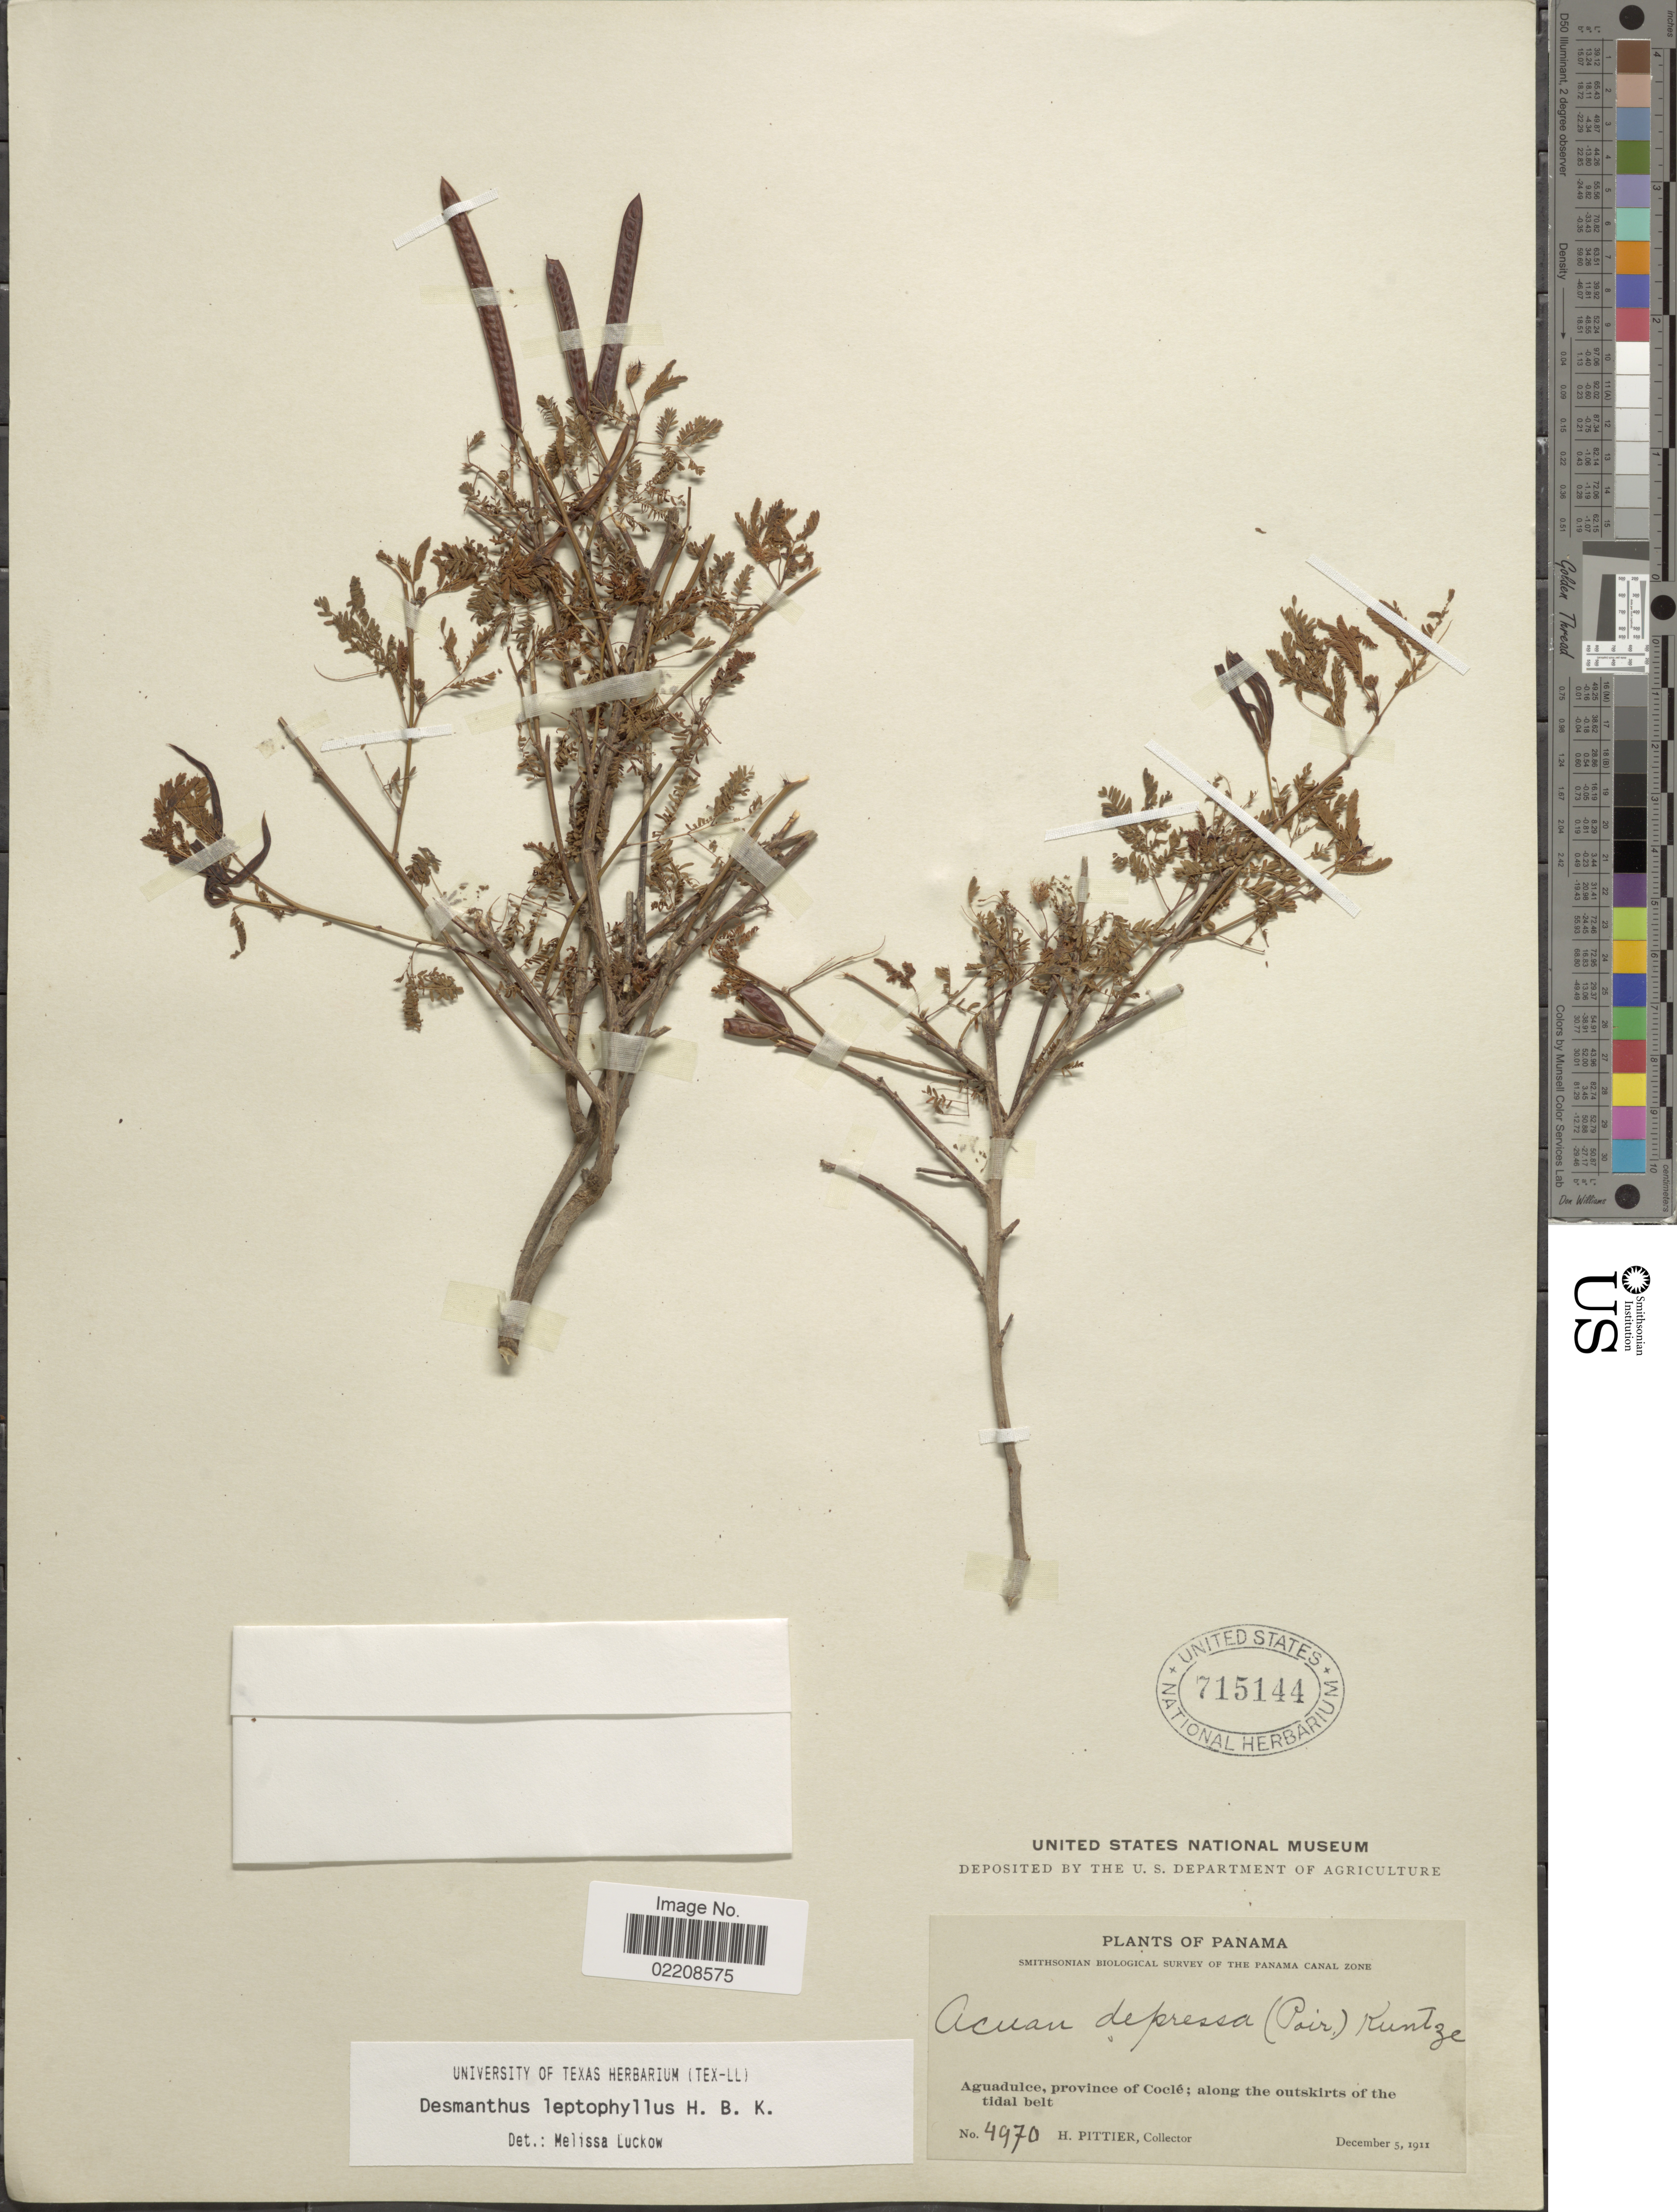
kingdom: Plantae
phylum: Tracheophyta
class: Magnoliopsida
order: Fabales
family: Fabaceae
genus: Desmanthus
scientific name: Desmanthus leptophyllus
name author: Kunth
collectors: H. F. Pittier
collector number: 4970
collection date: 1911-12-05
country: Panama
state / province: Coclé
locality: Aguadulce, province of Coclé; along the outskirts of the tidal belt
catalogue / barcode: US 715144